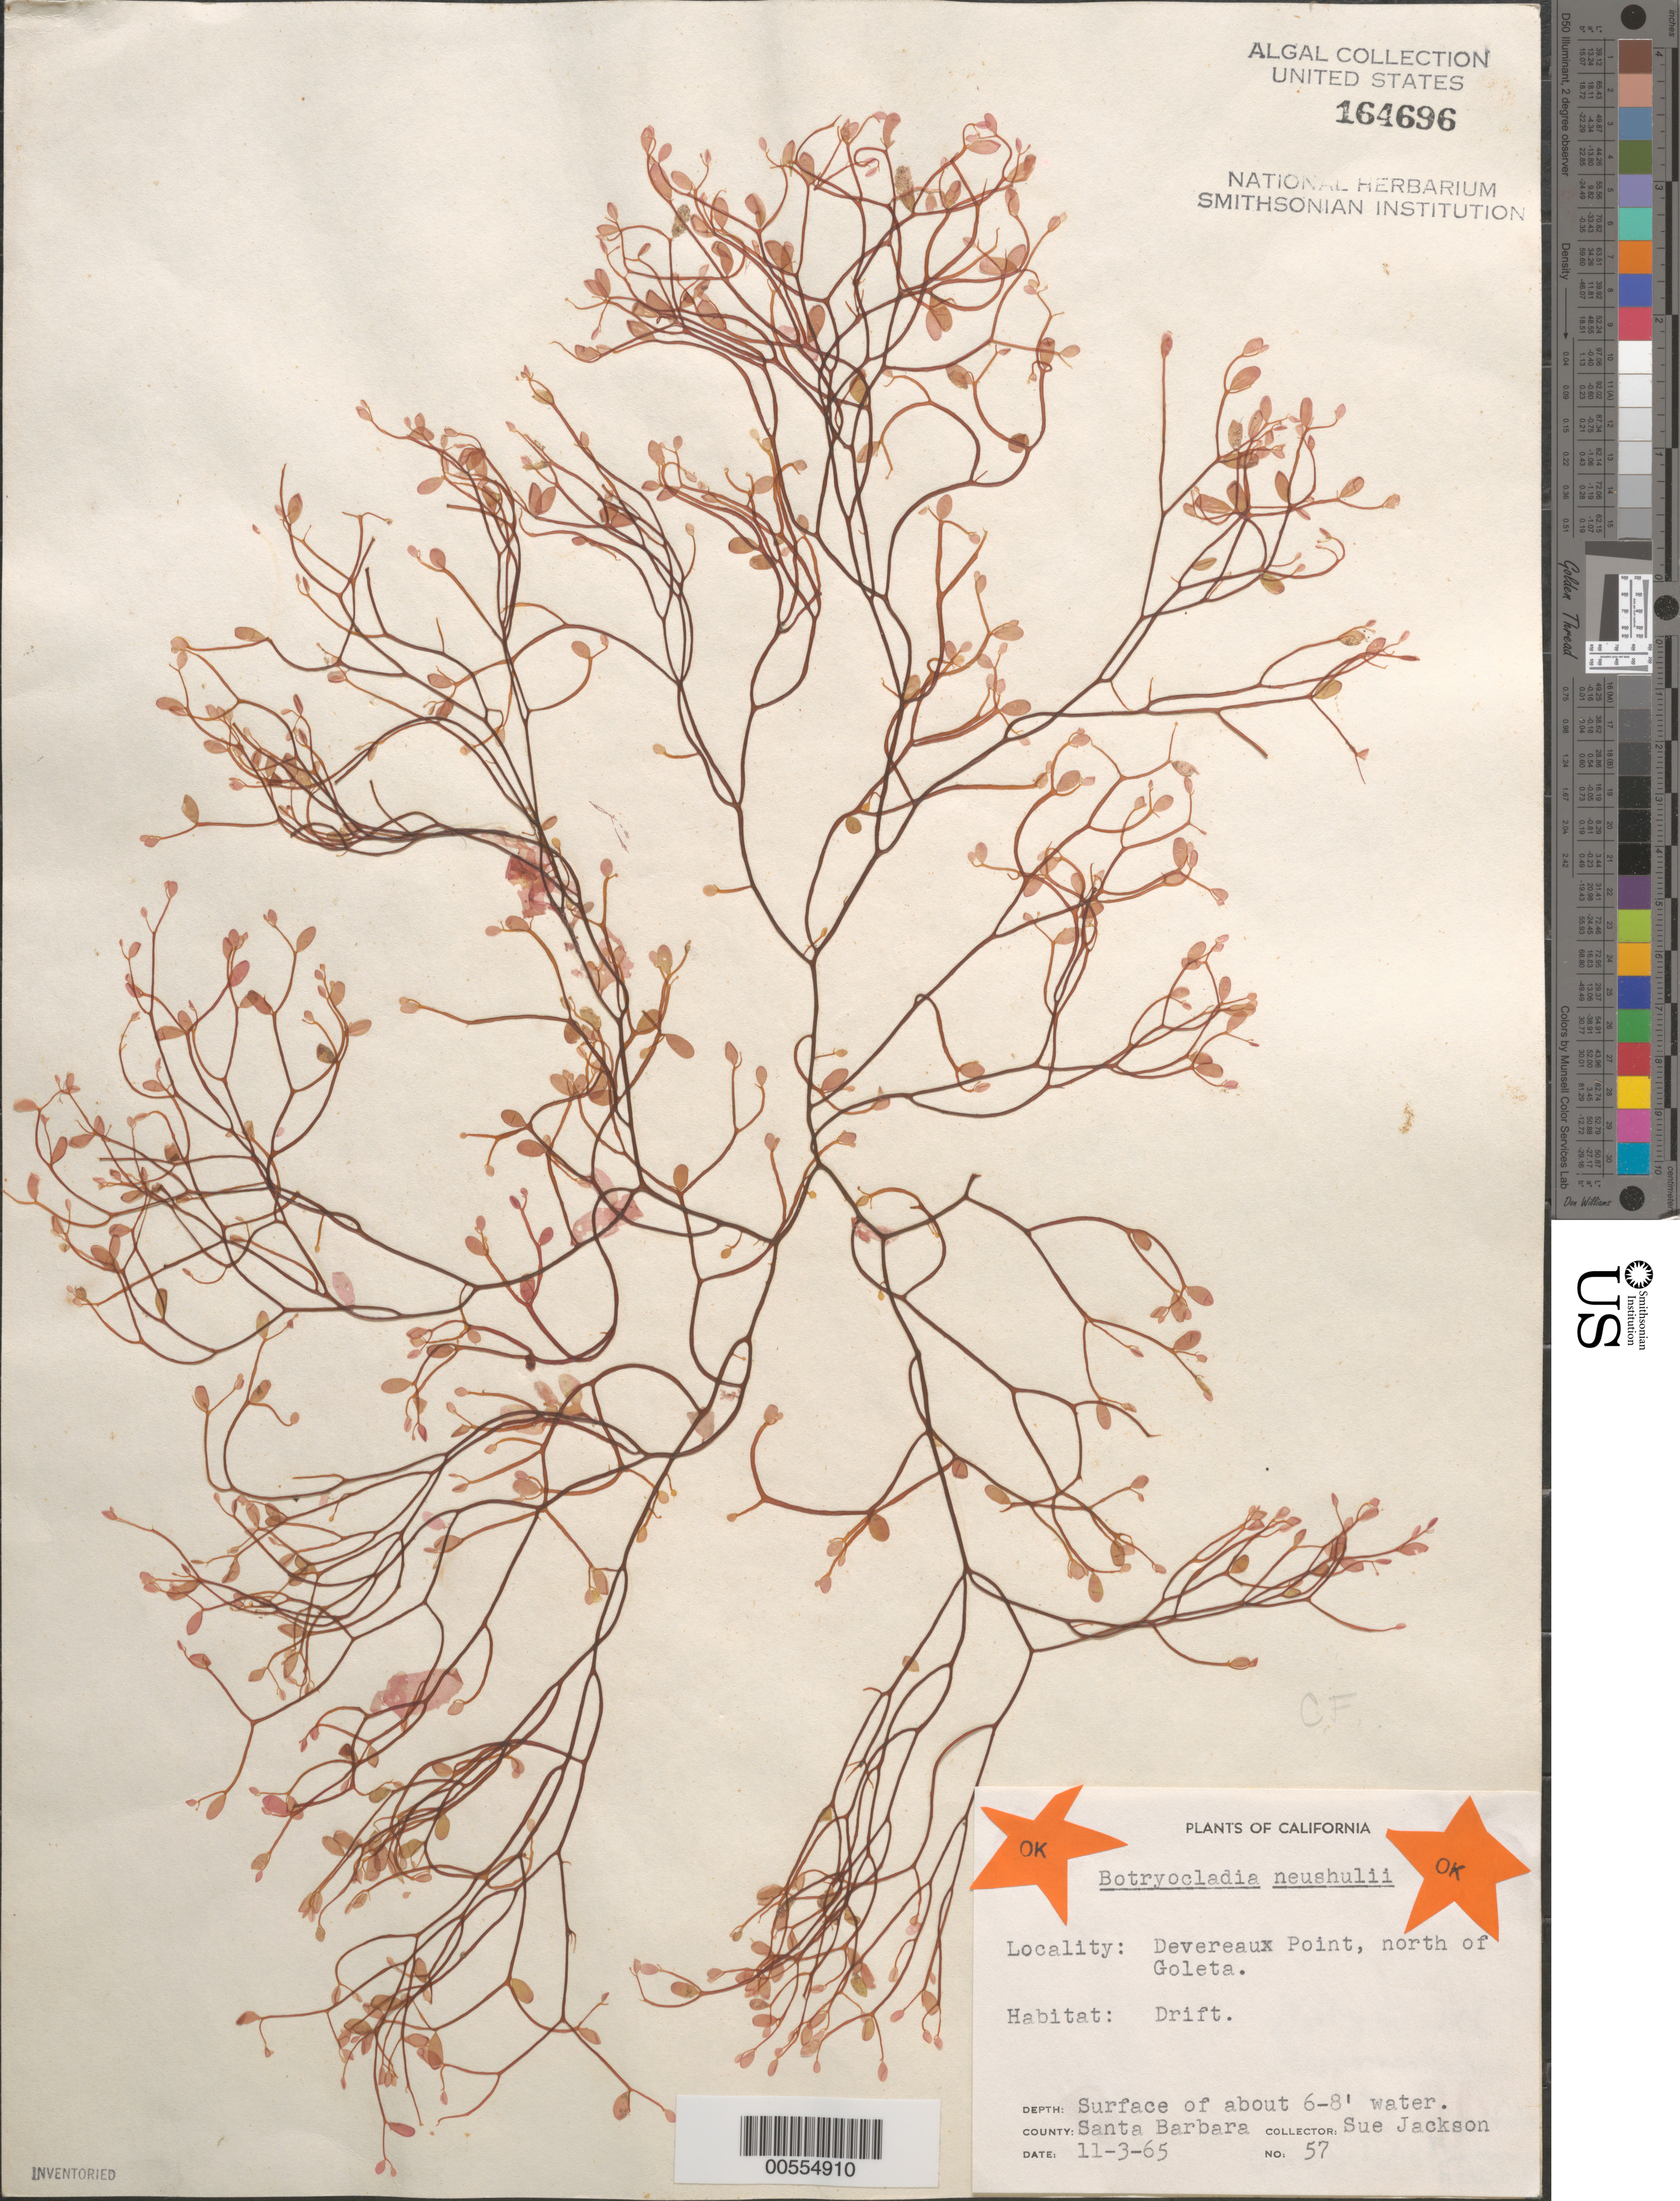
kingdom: Plantae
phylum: Rhodophyta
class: Florideophyceae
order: Rhodymeniales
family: Rhodymeniaceae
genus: Botryocladia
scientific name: Botryocladia neushulii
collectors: S. Jackson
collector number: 57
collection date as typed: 03 Nov 1965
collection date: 1965-11-03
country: United States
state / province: California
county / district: Santa Barbara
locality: Devereaux Point, north of Goleta, and north of Campus Beach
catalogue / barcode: US 164696